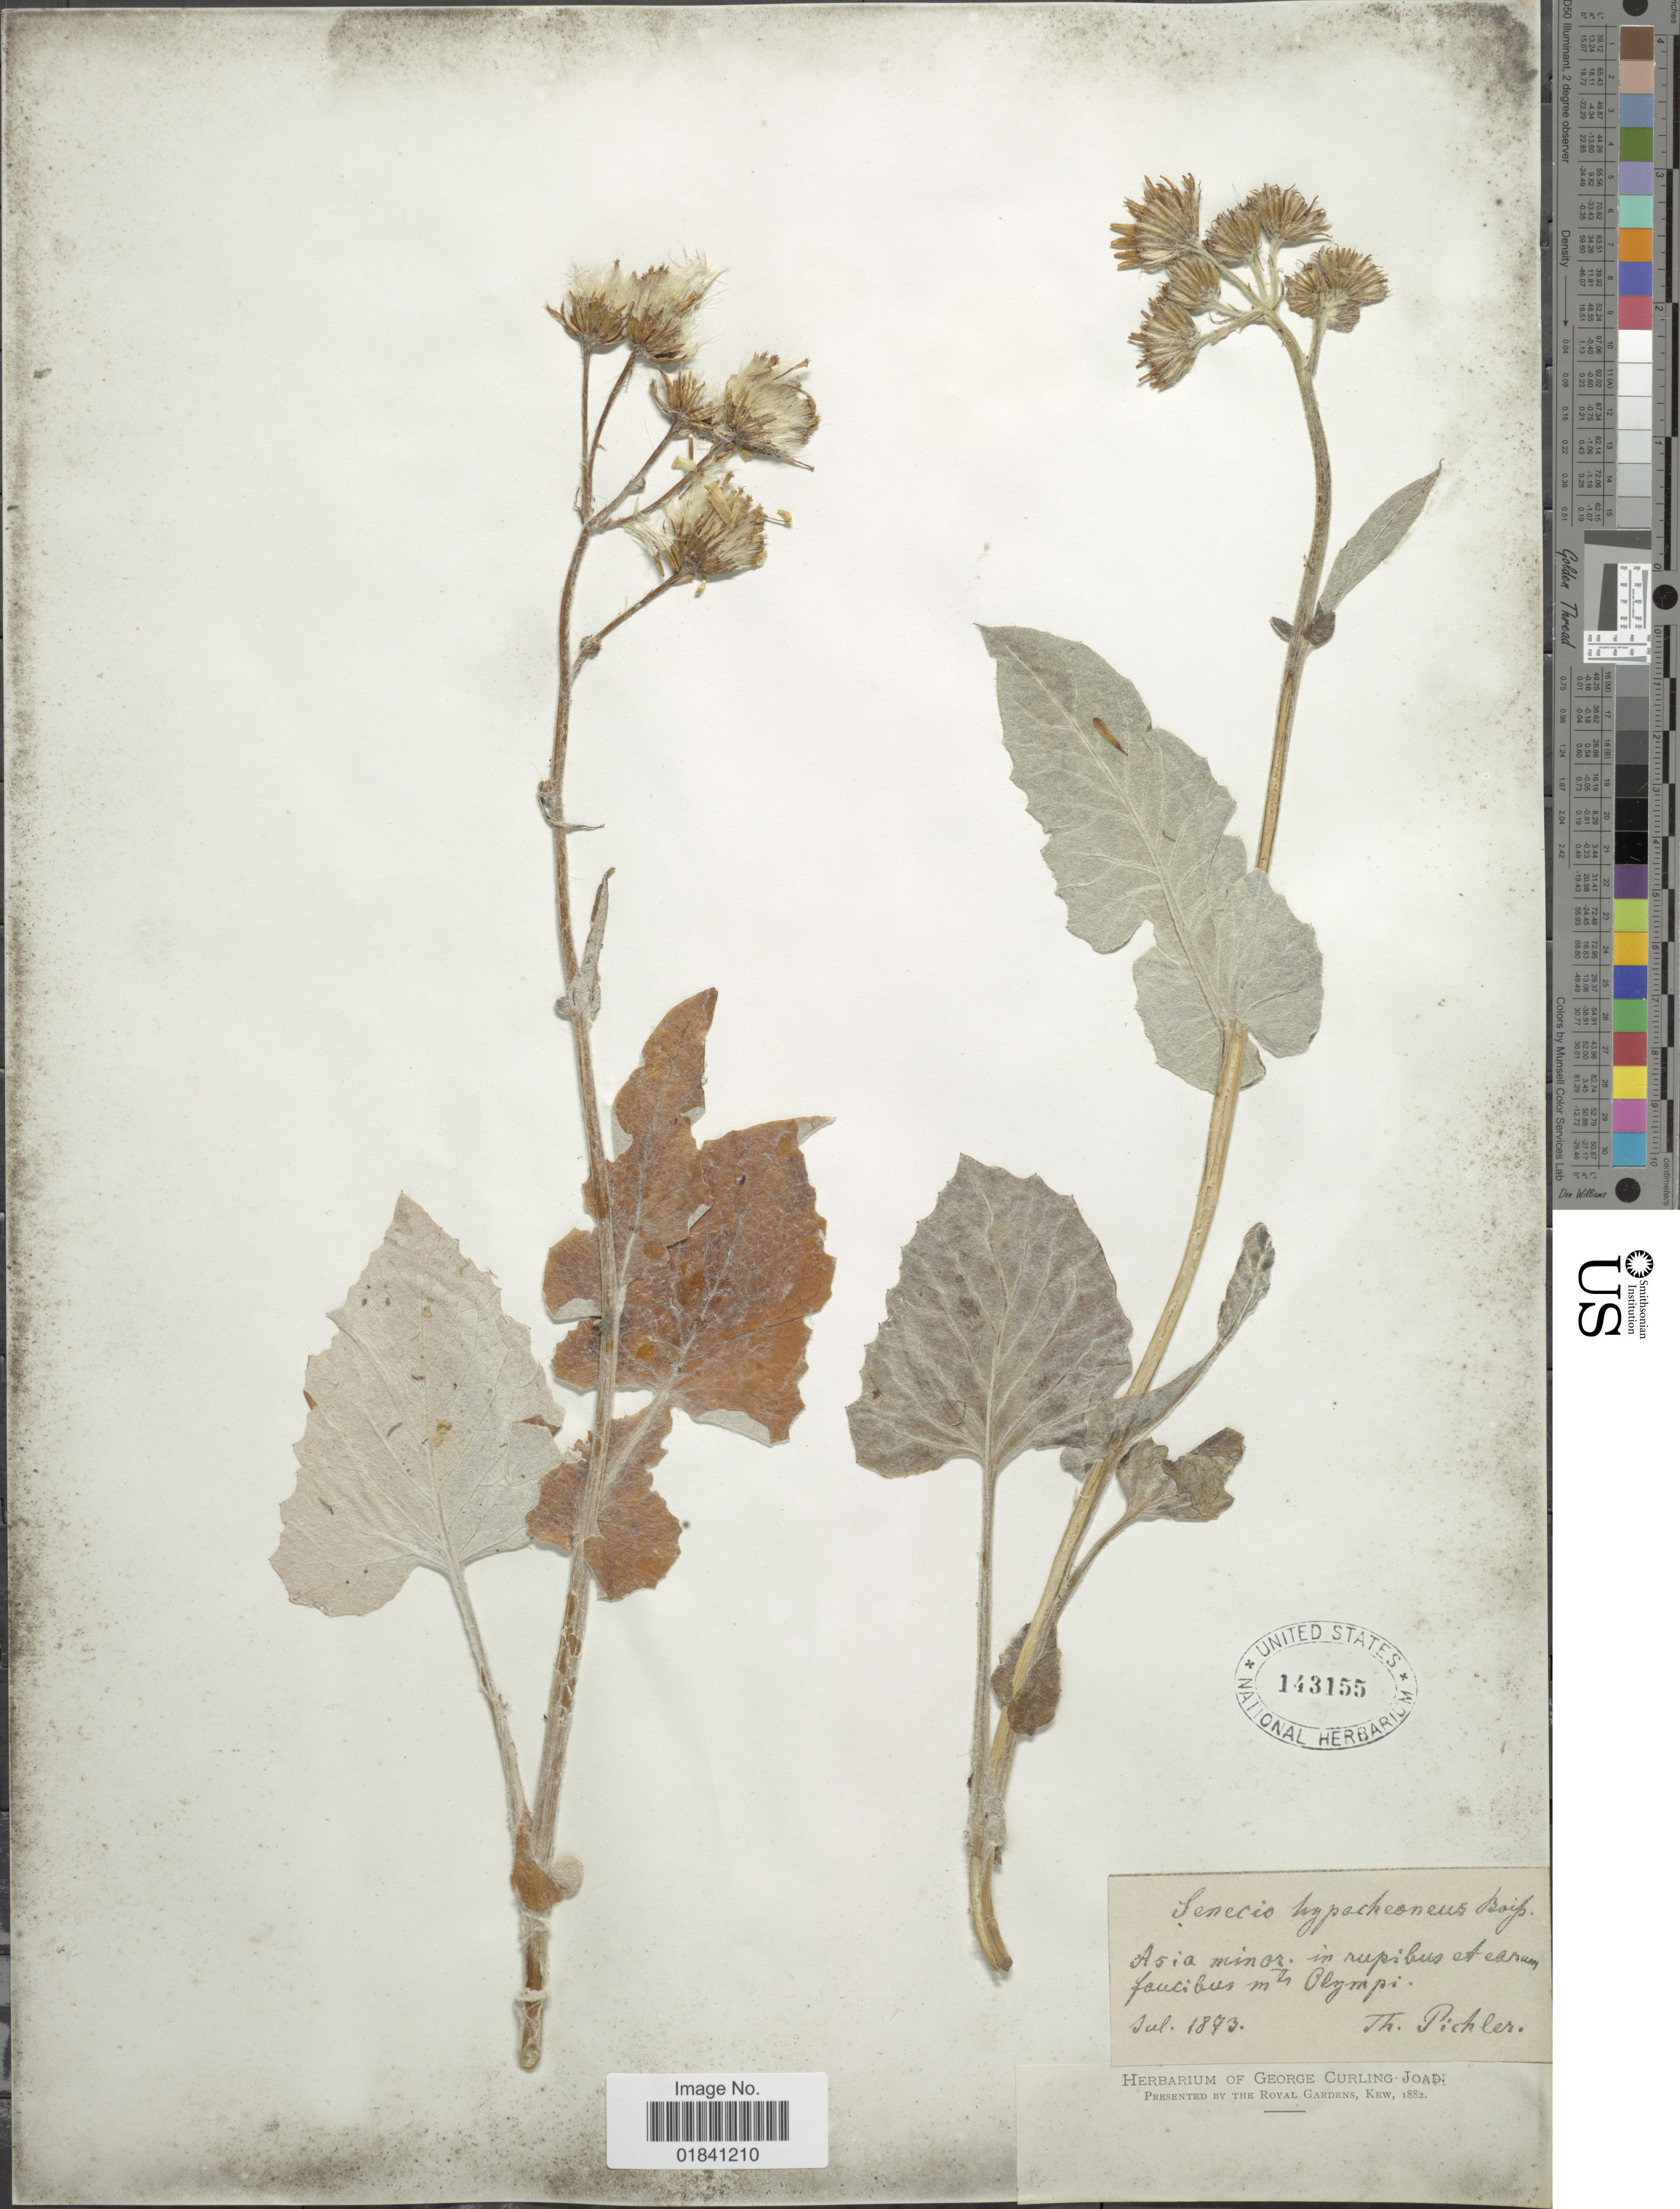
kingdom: Plantae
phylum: Tracheophyta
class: Magnoliopsida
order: Asterales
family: Asteraceae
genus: Senecio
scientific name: Senecio hypochionaeus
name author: Boiss.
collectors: T. Pichler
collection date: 1873-07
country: Greece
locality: Asia minor. in rupibus et earum faucibus mts. Olympi.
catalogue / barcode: US 143155